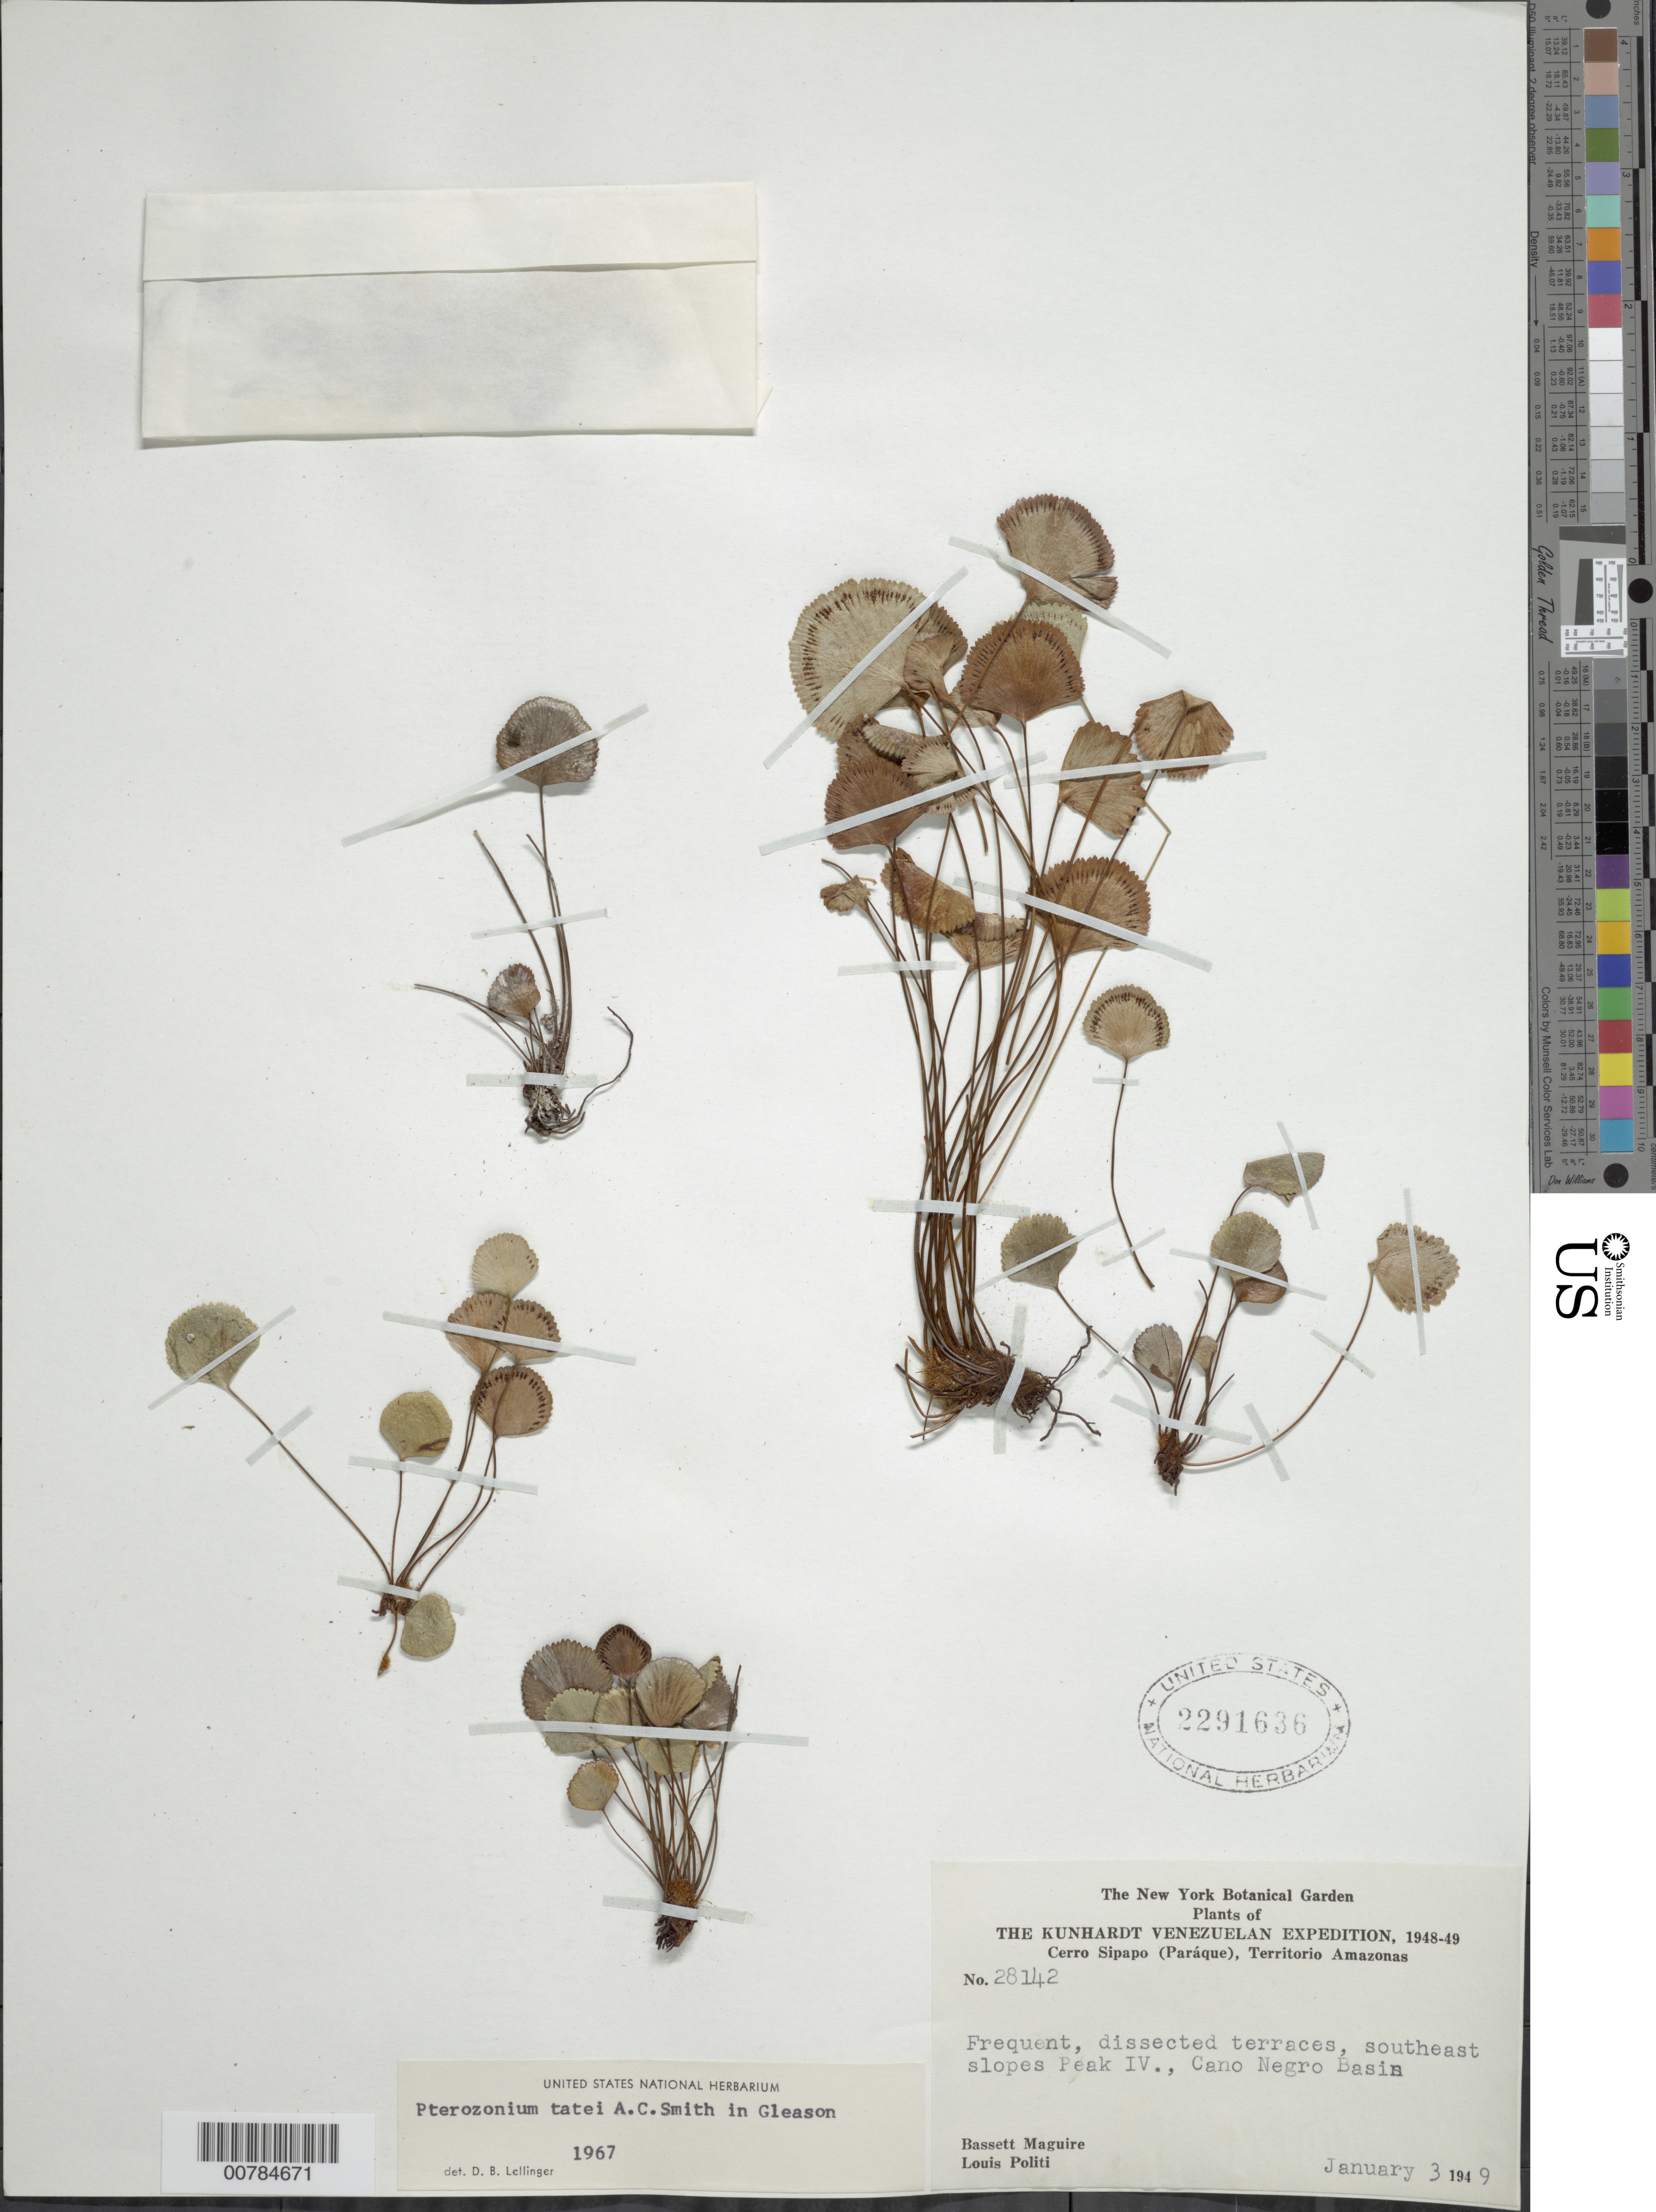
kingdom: Plantae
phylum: Tracheophyta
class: Polypodiopsida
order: Polypodiales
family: Pteridaceae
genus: Pterozonium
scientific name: Pterozonium tatei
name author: A.C. Sm.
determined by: Lellinger, David B., (BOT), Smithsonian Institution - National Museum of Natural History (UNITED STATES)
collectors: B. Maguire & L. Politi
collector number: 28142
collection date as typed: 3-Jan-49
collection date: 1949-01-03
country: Venezuela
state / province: Amazonas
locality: Cerro Sipapo (Paráque), Peak IV, Caño Negro Basin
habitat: Dissected terraces, SE slopes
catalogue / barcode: US 2291636